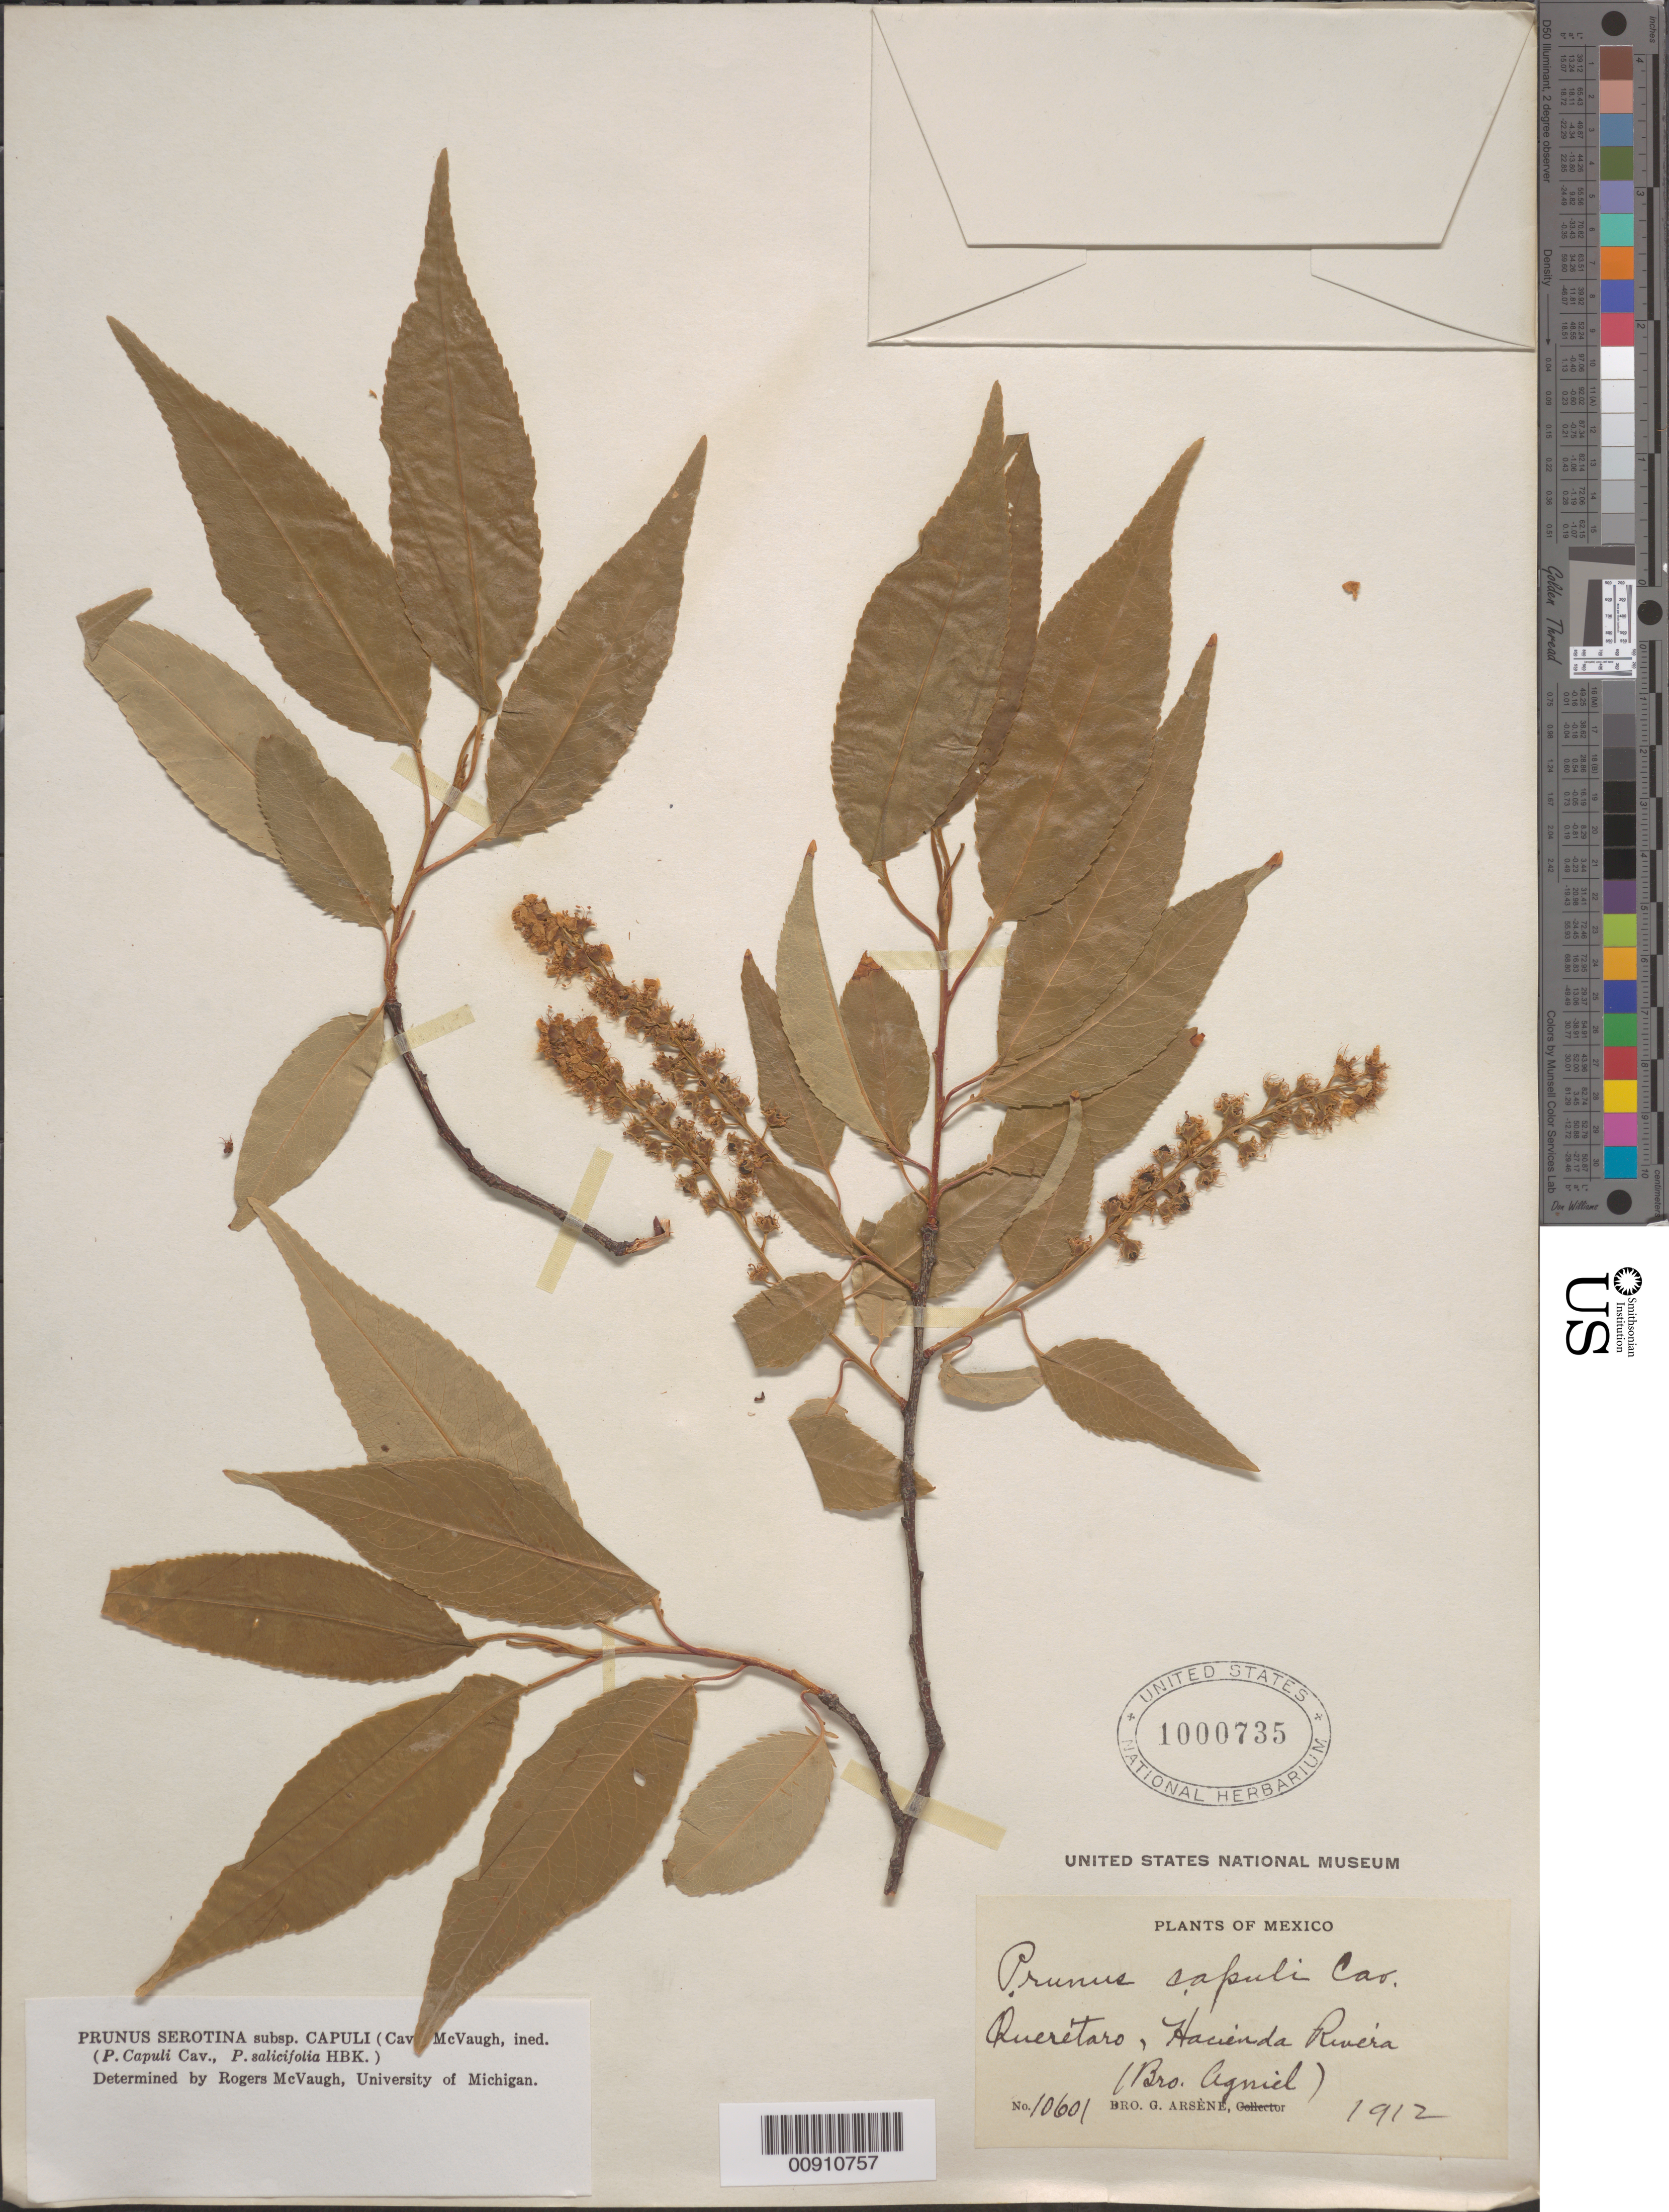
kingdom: Plantae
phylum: Tracheophyta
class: Magnoliopsida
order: Rosales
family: Rosaceae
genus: Prunus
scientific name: Prunus serotina var. salicifolia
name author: (Kunth) Koehne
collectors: Bro. Agniel & Bro. G. Arsène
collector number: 10601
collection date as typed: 1912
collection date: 1912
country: Mexico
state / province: Querétaro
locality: Querétaro, Hacienda Rivera.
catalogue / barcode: US 1000735